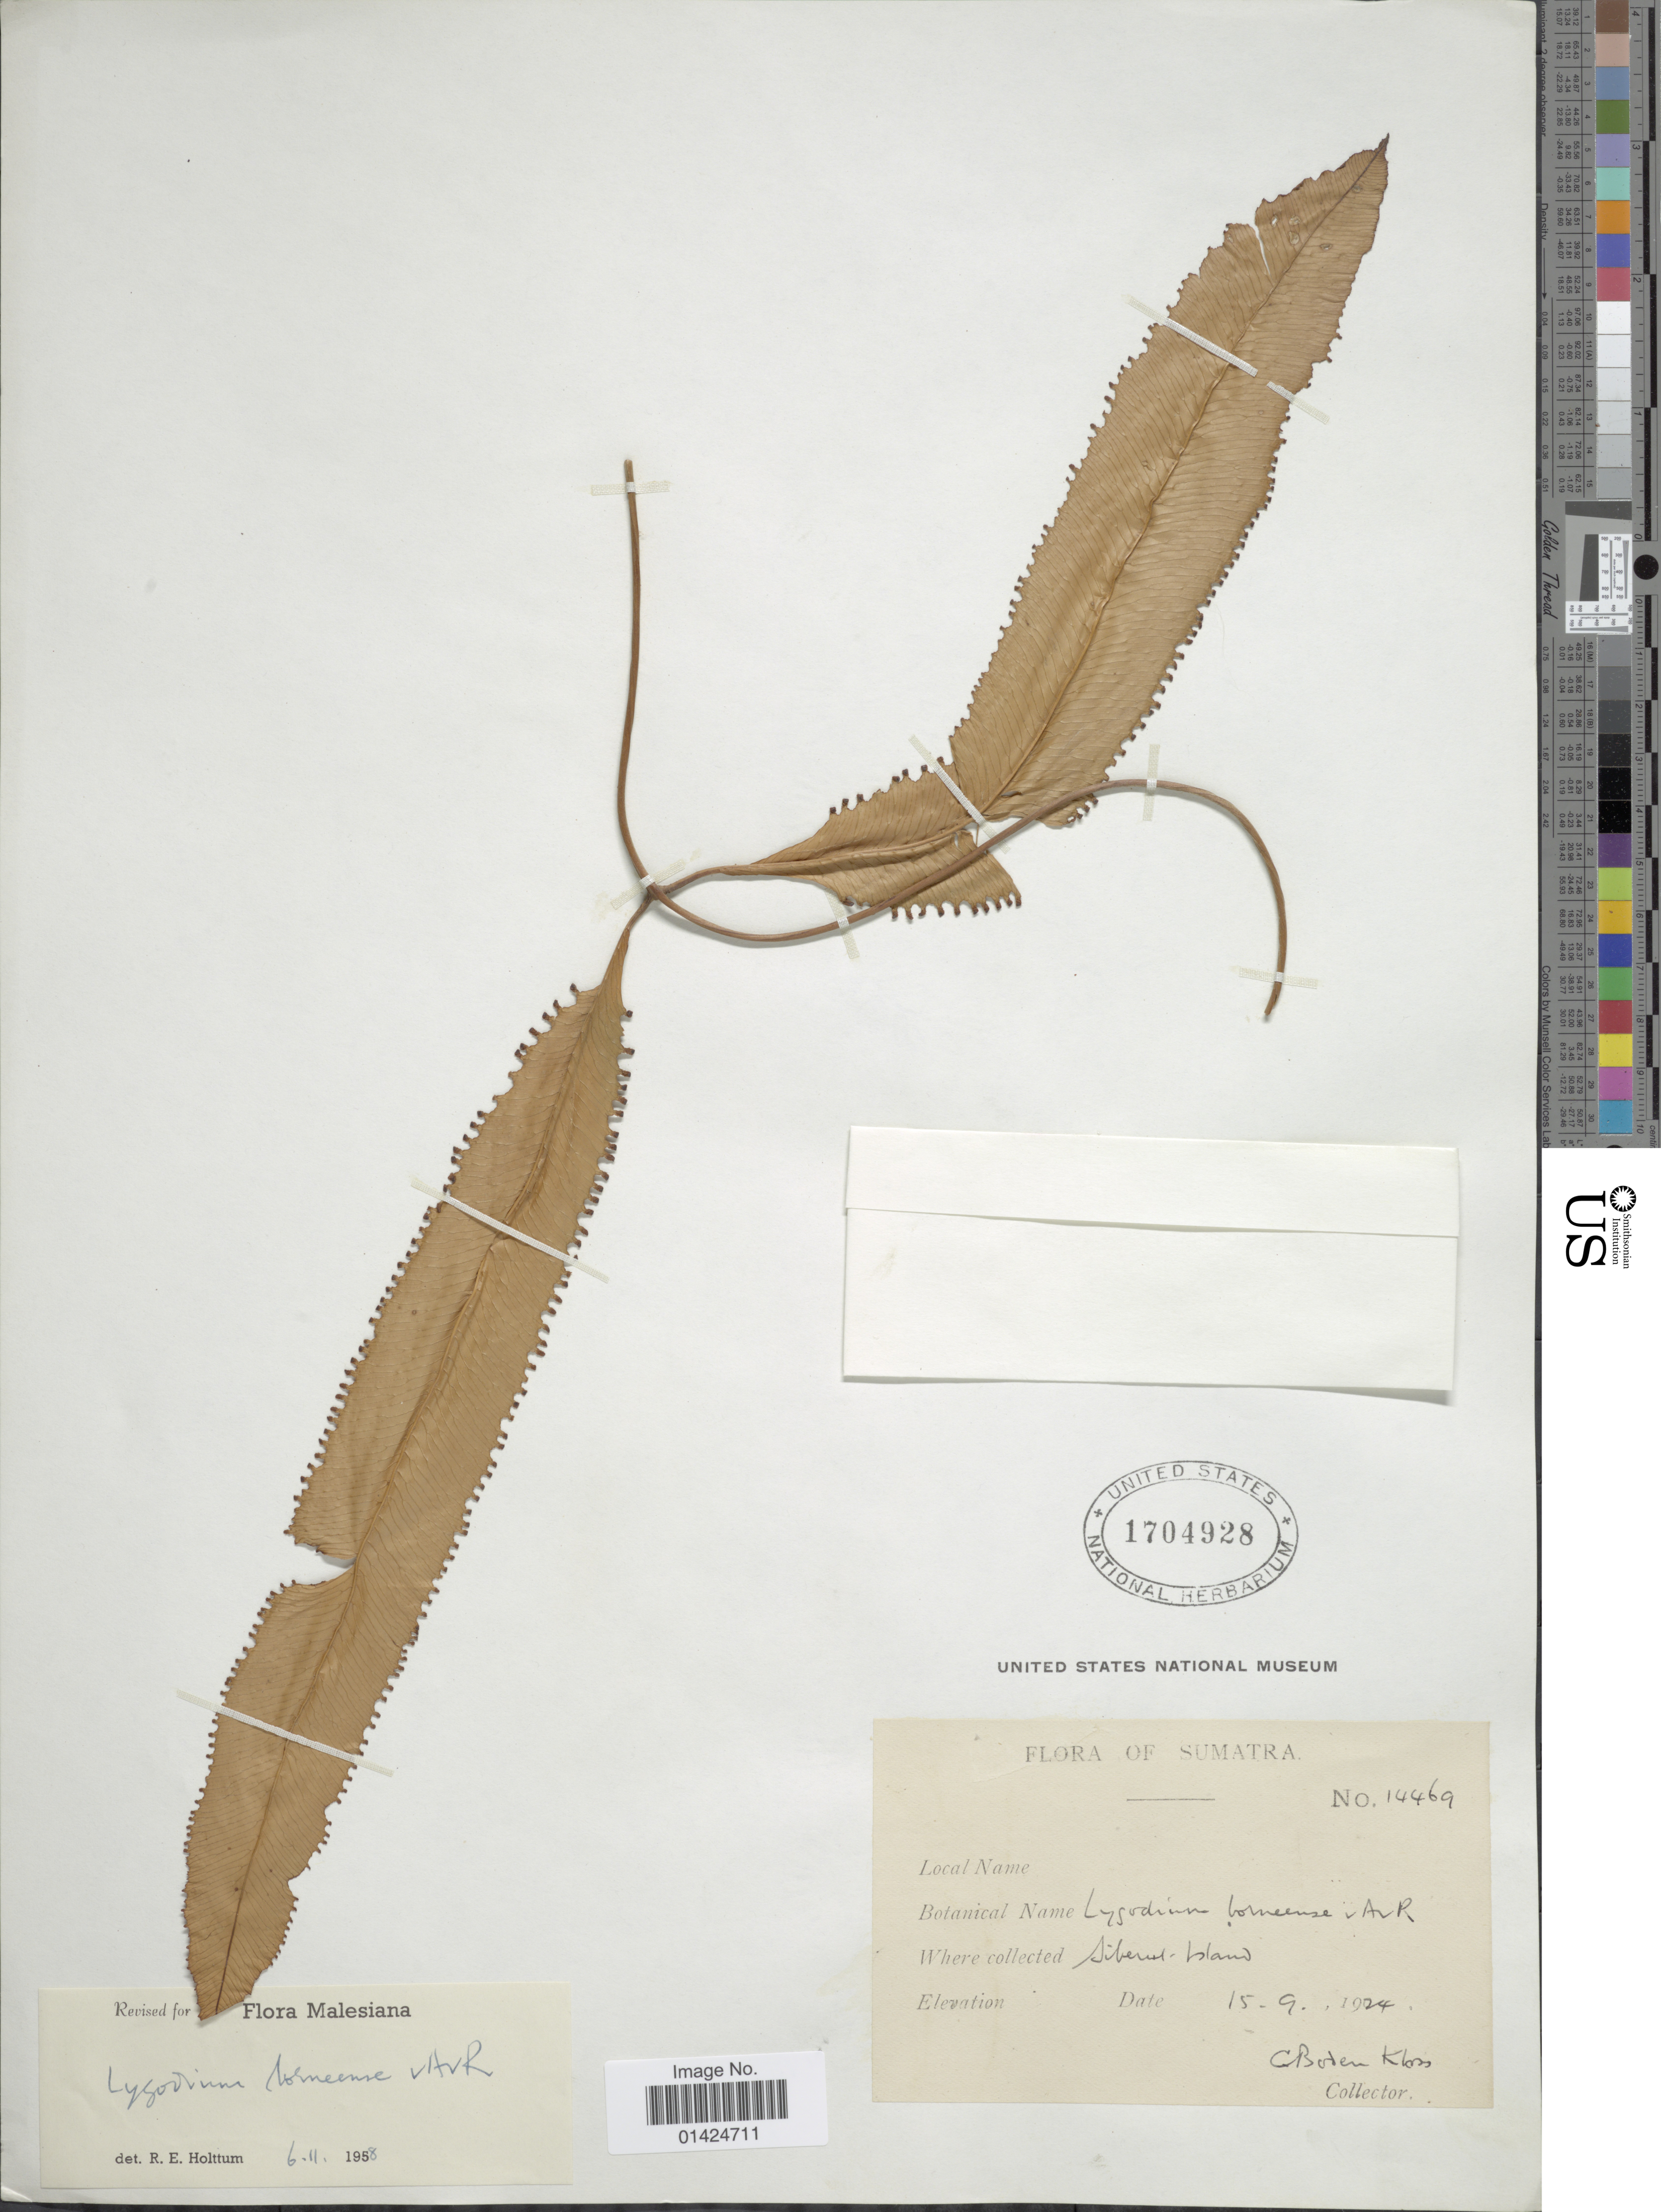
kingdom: Plantae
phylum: Tracheophyta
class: Polypodiopsida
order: Schizaeales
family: Lygodiaceae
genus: Lygodium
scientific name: Lygodium borneense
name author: Alderw.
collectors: C. Boden-Kloss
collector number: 14469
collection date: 1924-09-15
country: Indonesia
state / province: Sumatra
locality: Aiberiet-blam. [interpreted]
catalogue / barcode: US 1704928